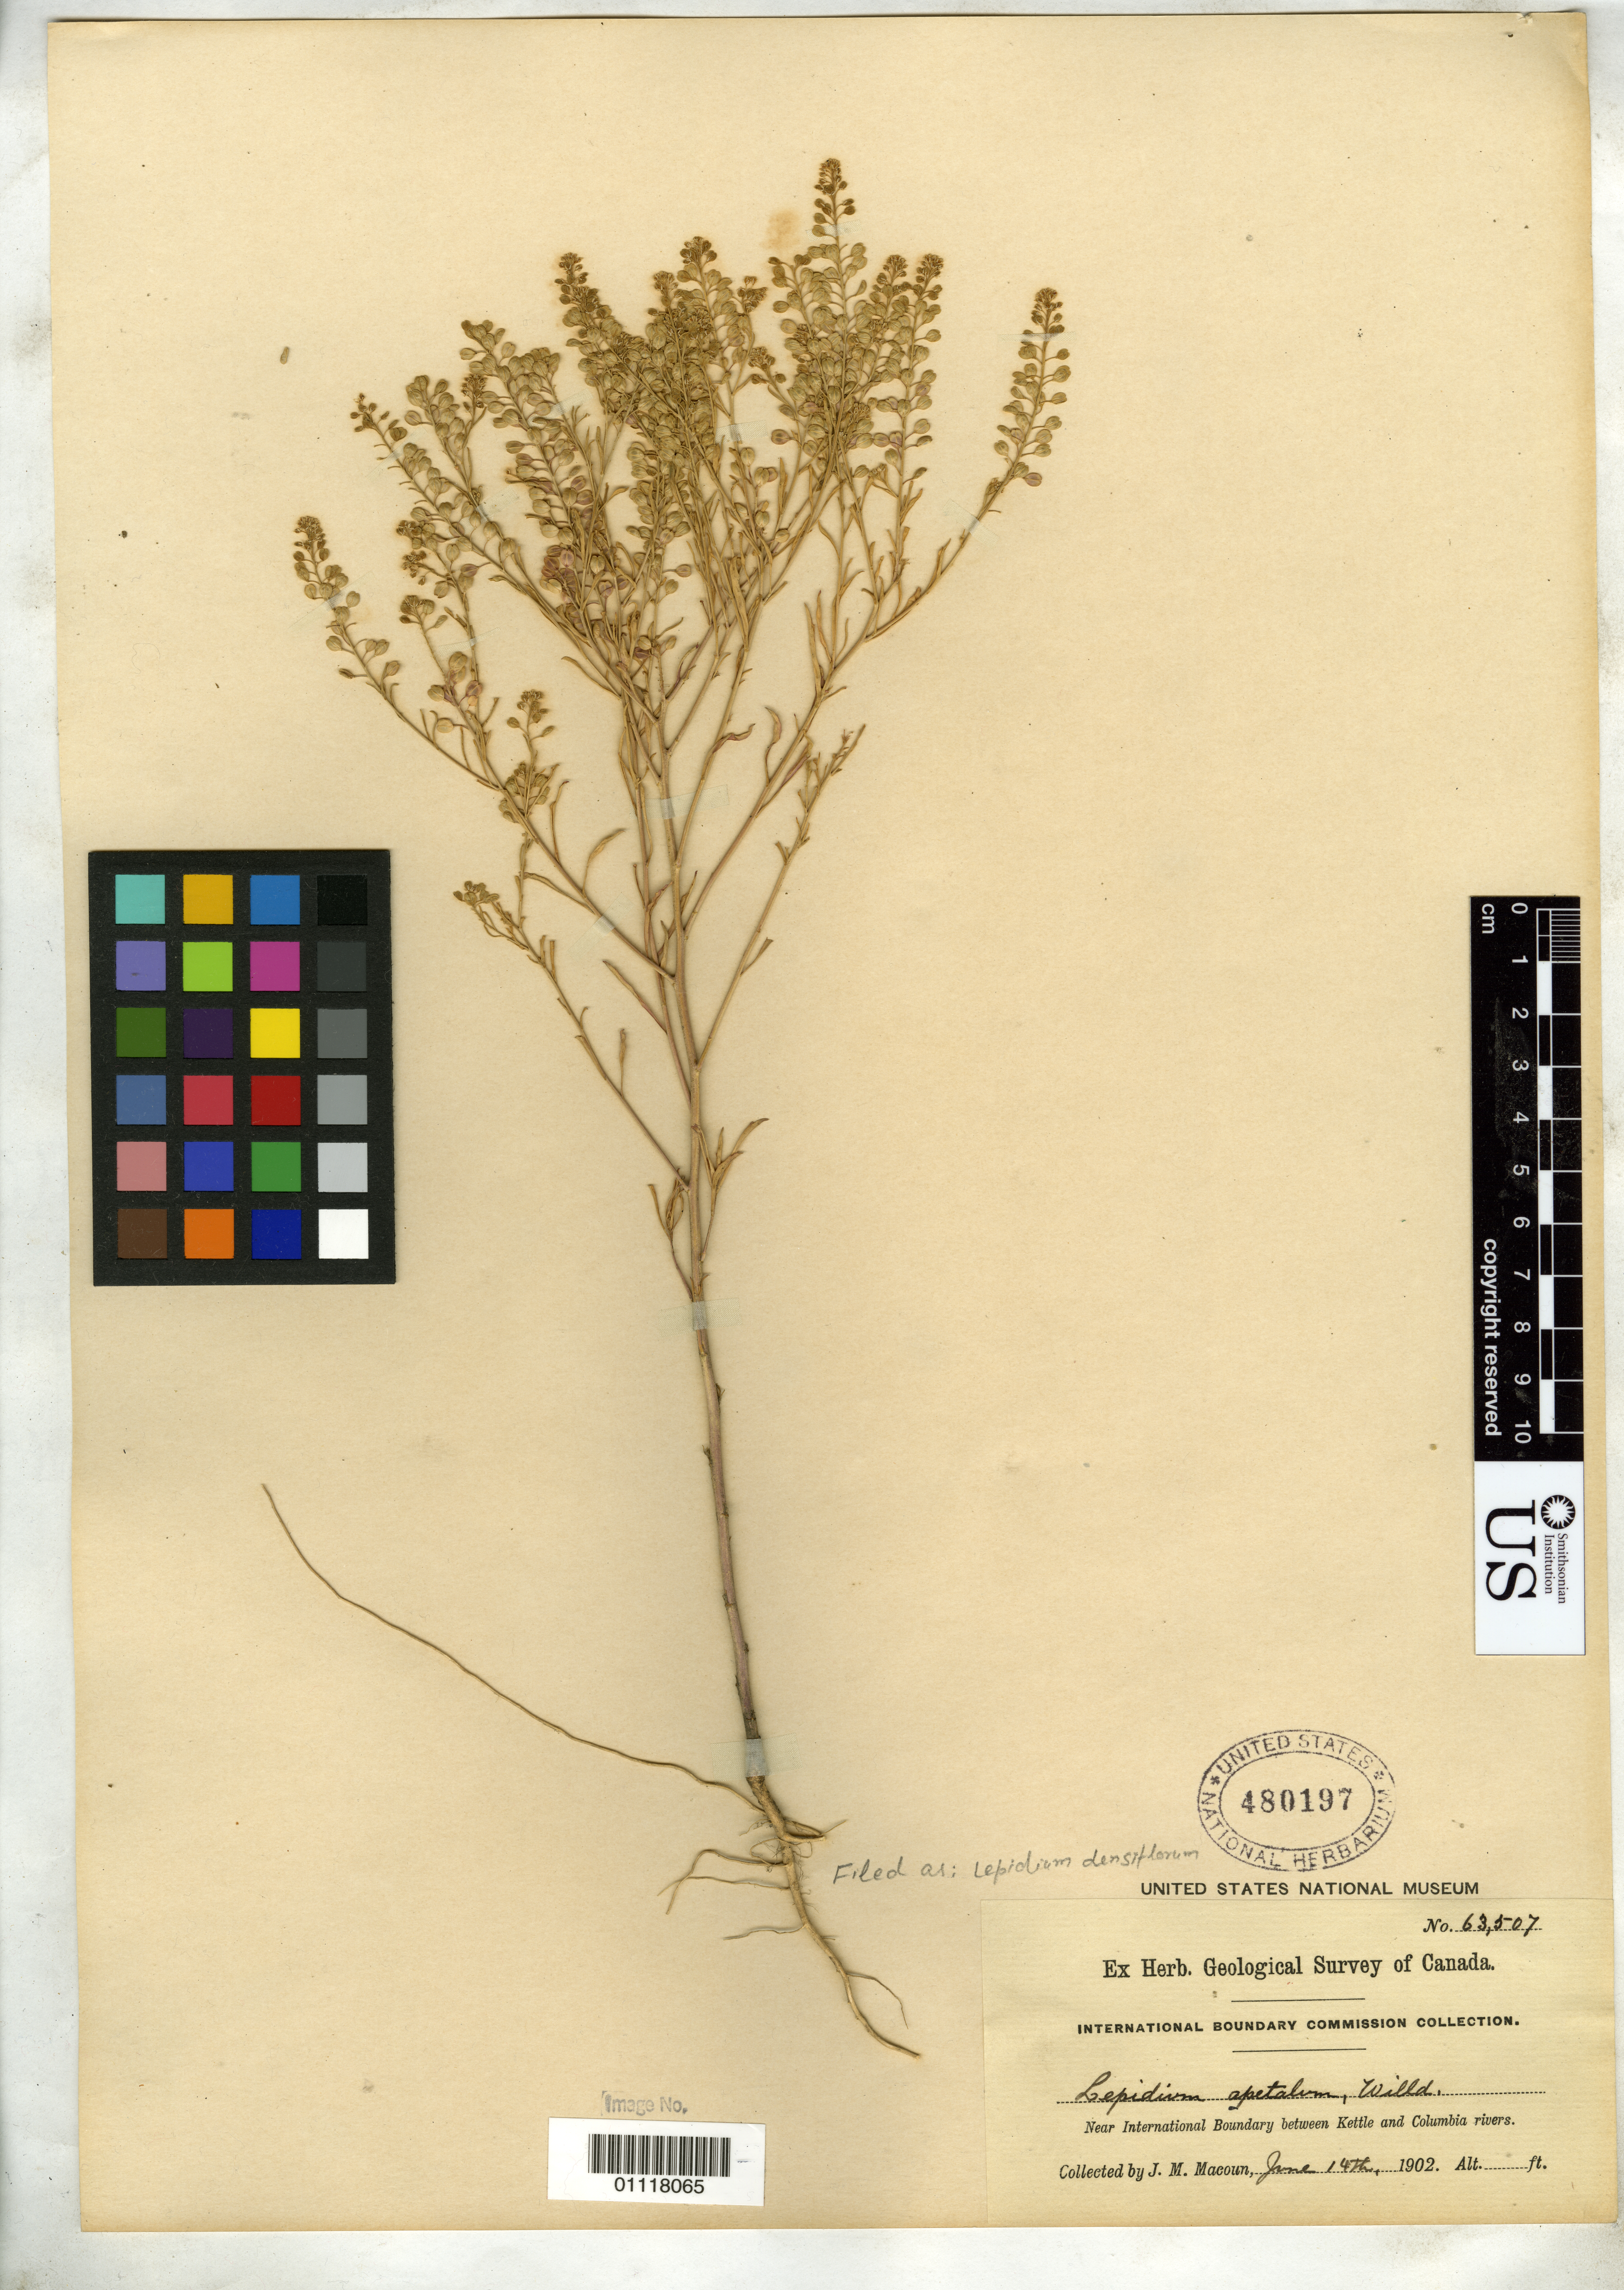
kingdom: Plantae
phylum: Tracheophyta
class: Magnoliopsida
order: Brassicales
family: Brassicaceae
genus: Lepidium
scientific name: Lepidium densiflorum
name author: Schrad.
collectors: J. M. Macoun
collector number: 63507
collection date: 1902-06-14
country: Canada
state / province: Alberta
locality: Near International Boundary between Kettle and Columbia rivers.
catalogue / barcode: US 480197